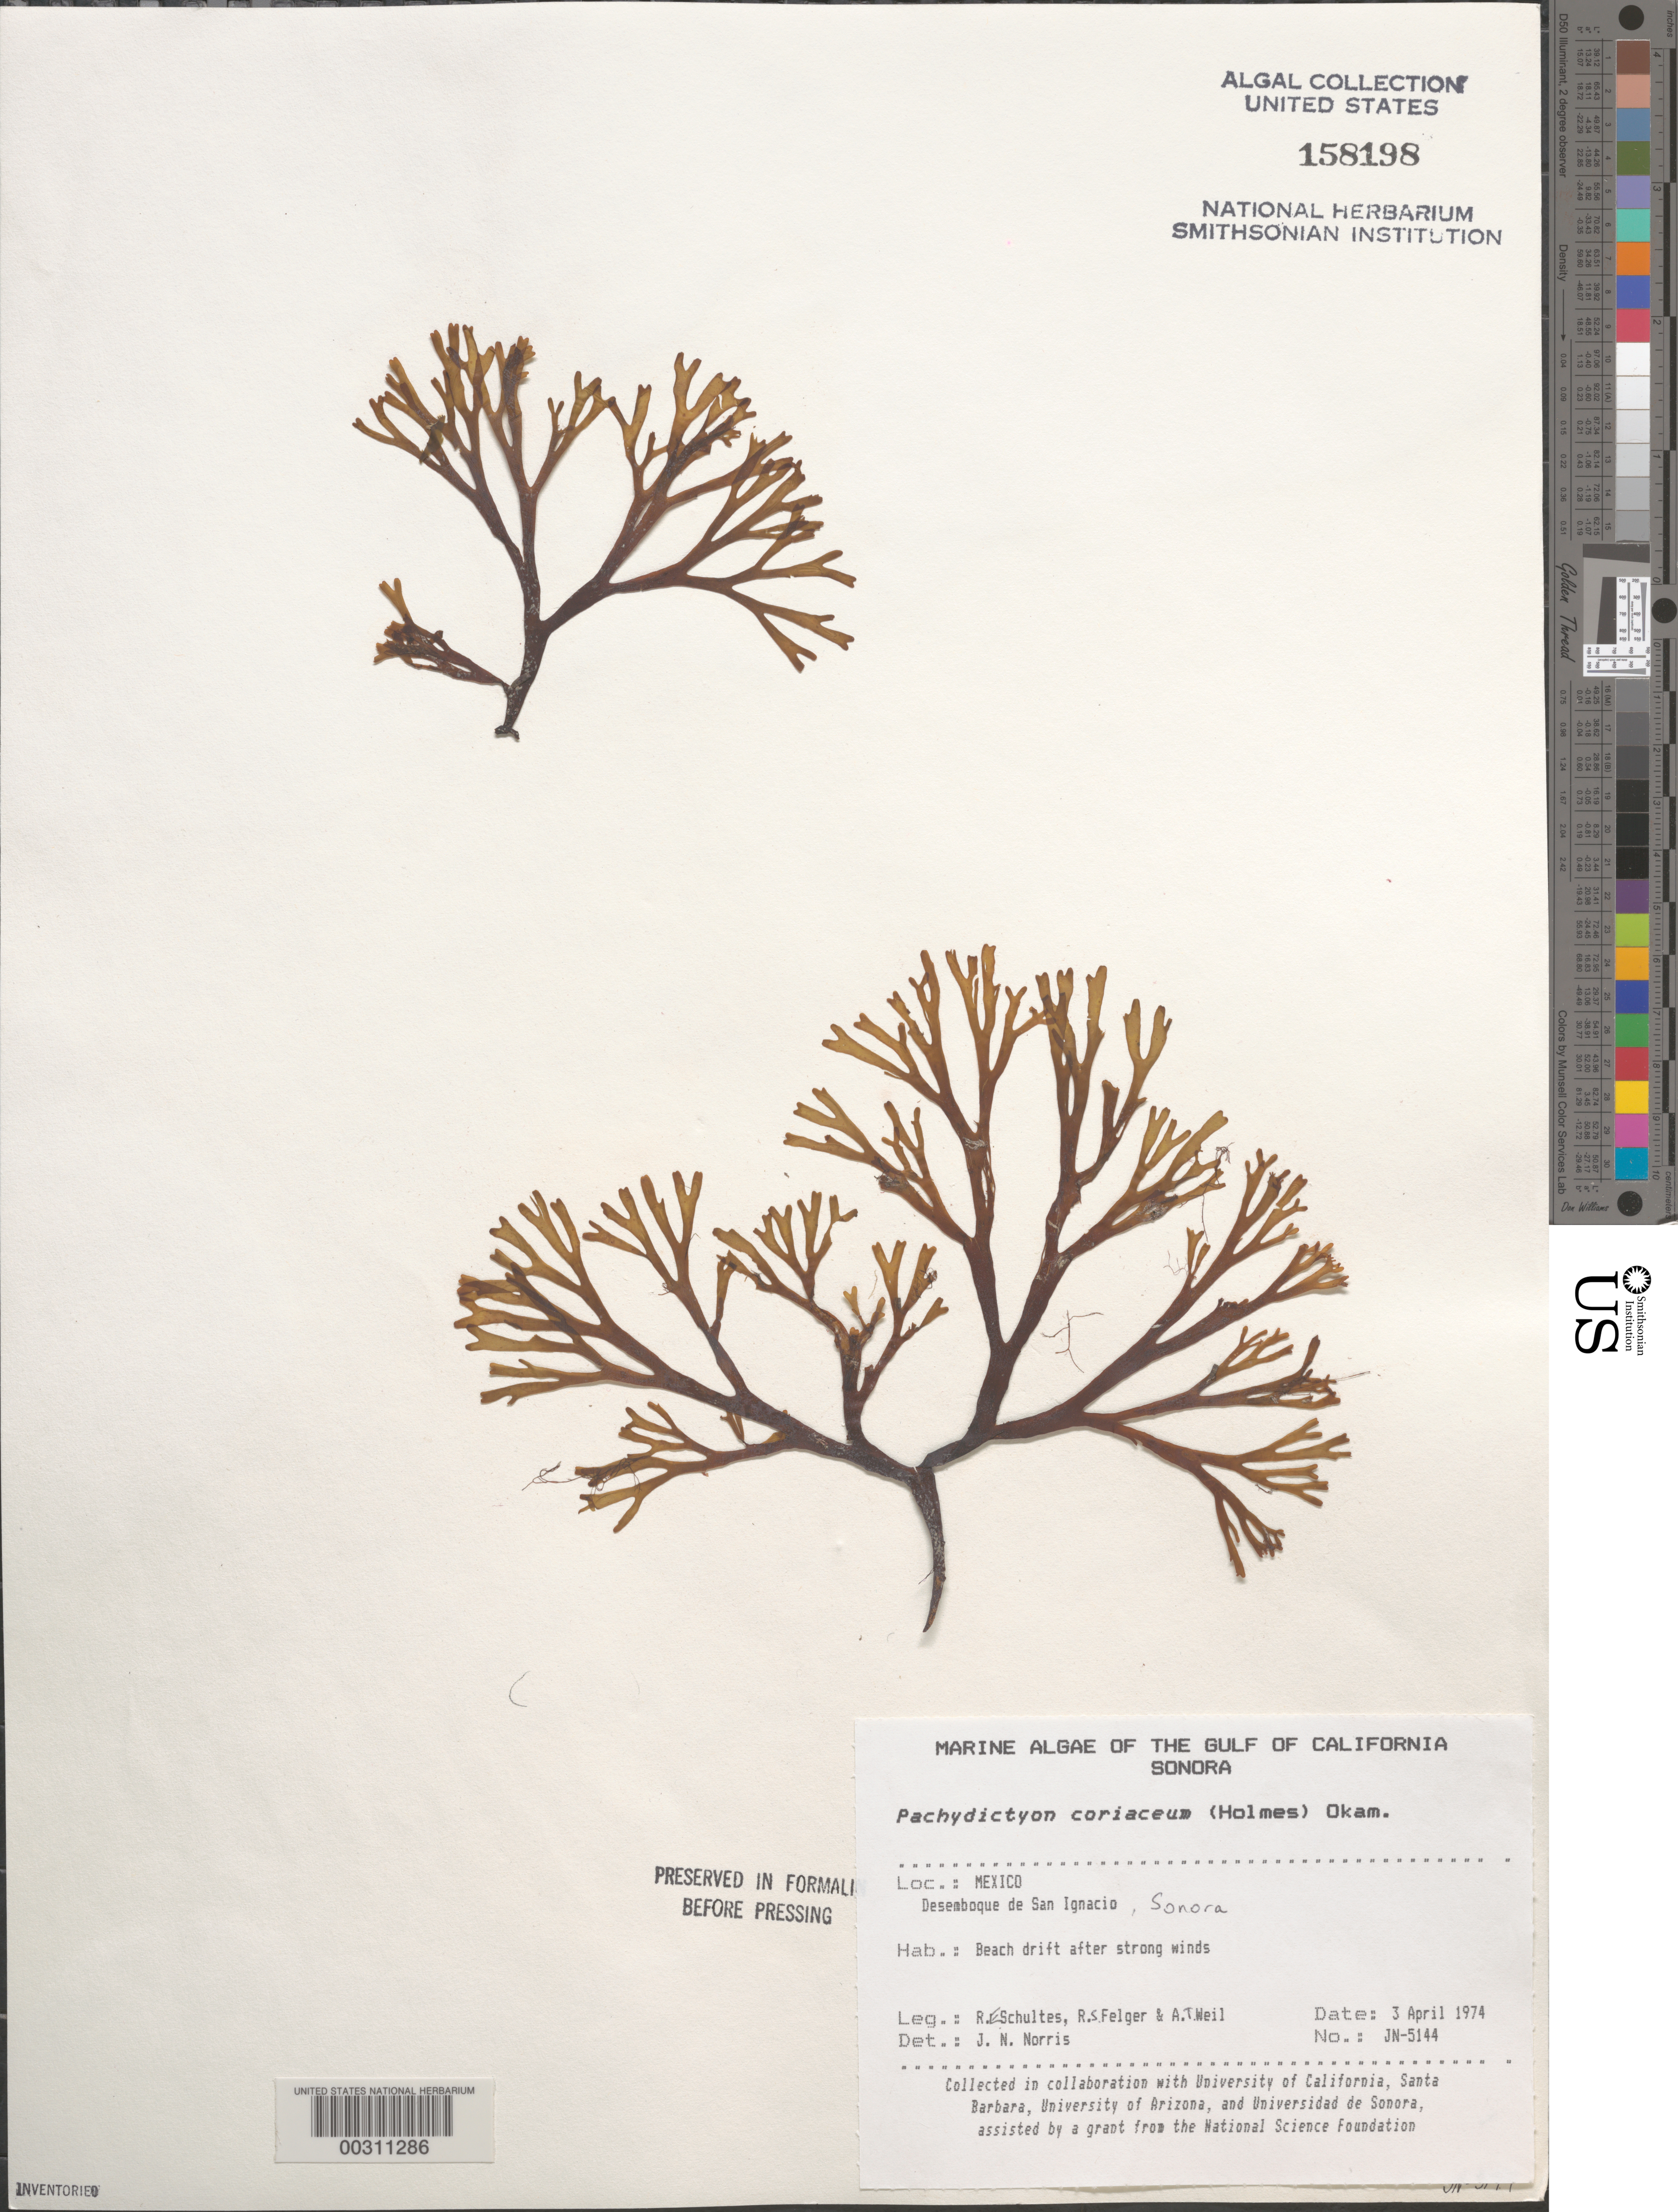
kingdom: Chromista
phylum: Ochrophyta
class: Phaeophyceae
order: Dictyotales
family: Dictyotaceae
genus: Pachydictyon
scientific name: Pachydictyon coriaceum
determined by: Norris, James N.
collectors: R. E. Schultes, R. S. Felger & A. T. Weil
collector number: JN-5144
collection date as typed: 03 Apr 1974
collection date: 1974-04-03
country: Mexico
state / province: Sonora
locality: Desemboque de San Ignacio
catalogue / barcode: US 158198